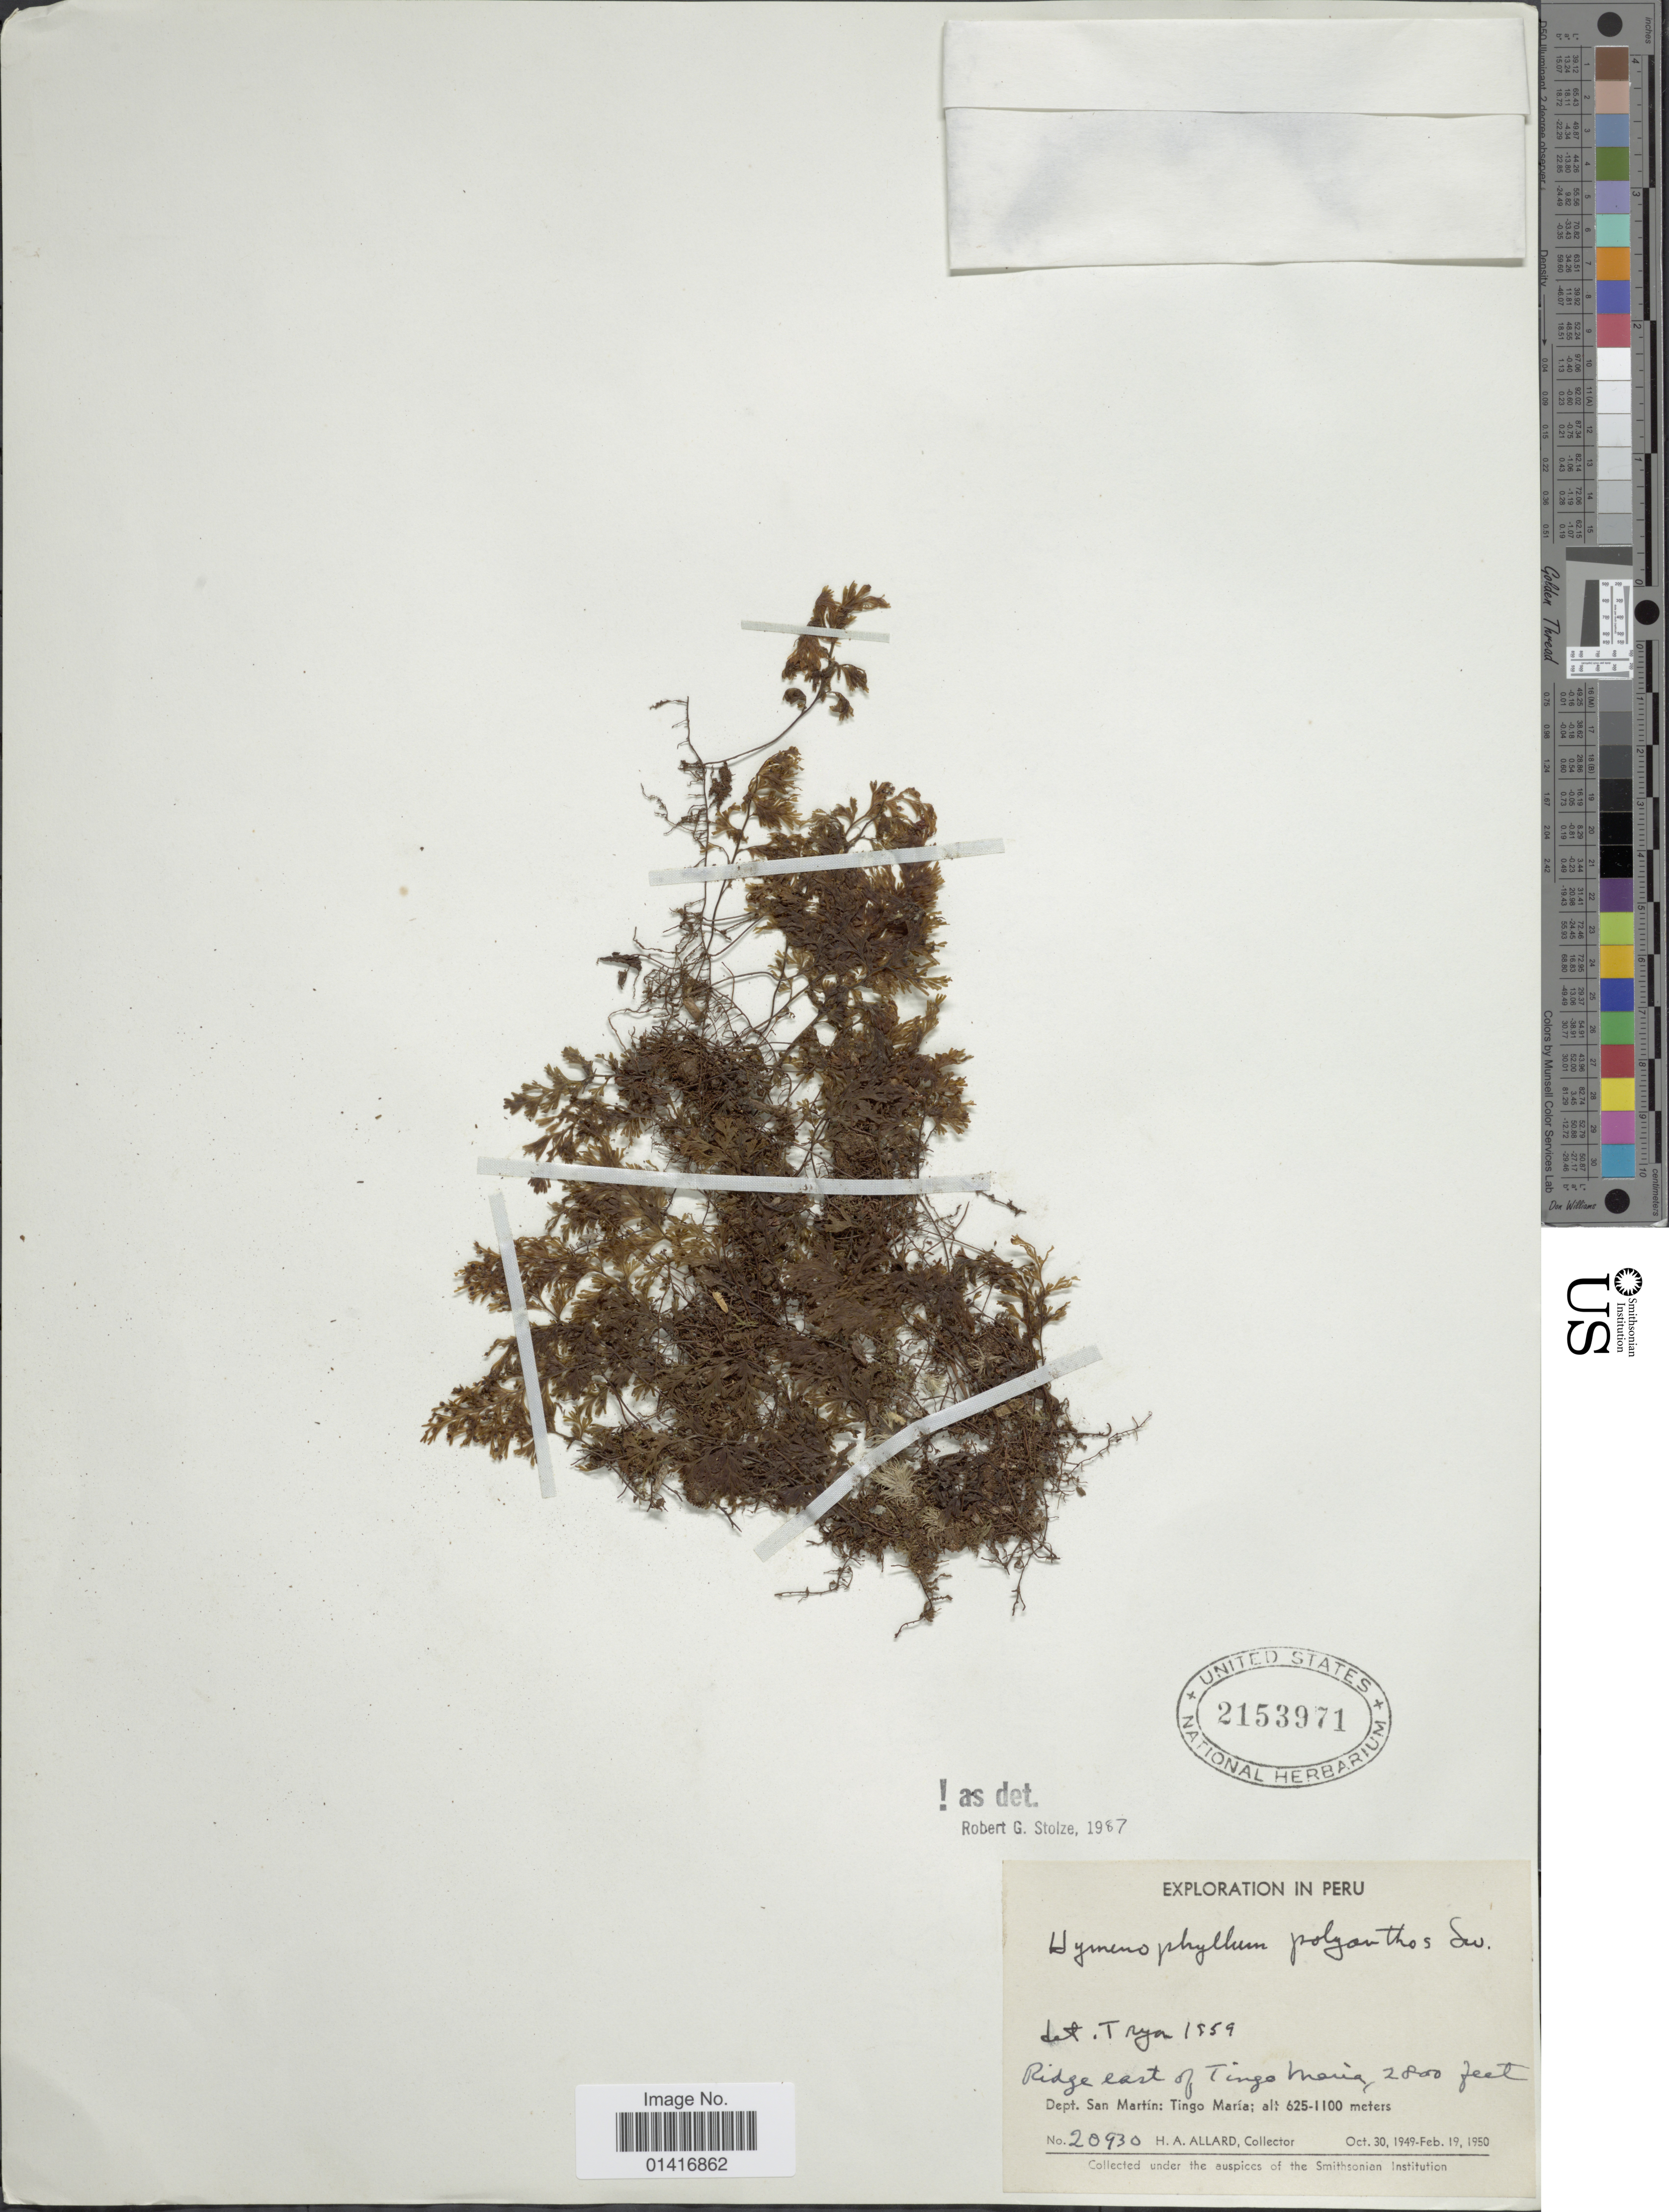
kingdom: Plantae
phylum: Tracheophyta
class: Polypodiopsida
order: Hymenophyllales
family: Hymenophyllaceae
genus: Hymenophyllum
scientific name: Hymenophyllum polyanthos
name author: (Sw.) Sw.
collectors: H. A. Allard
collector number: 20930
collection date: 1949-10-30/1950-02-19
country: Peru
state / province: San Martín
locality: Ridge east of Tingo Maria. Dept. San Martin: Tingo Maria.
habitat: on ridge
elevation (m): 853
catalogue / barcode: US 2153971